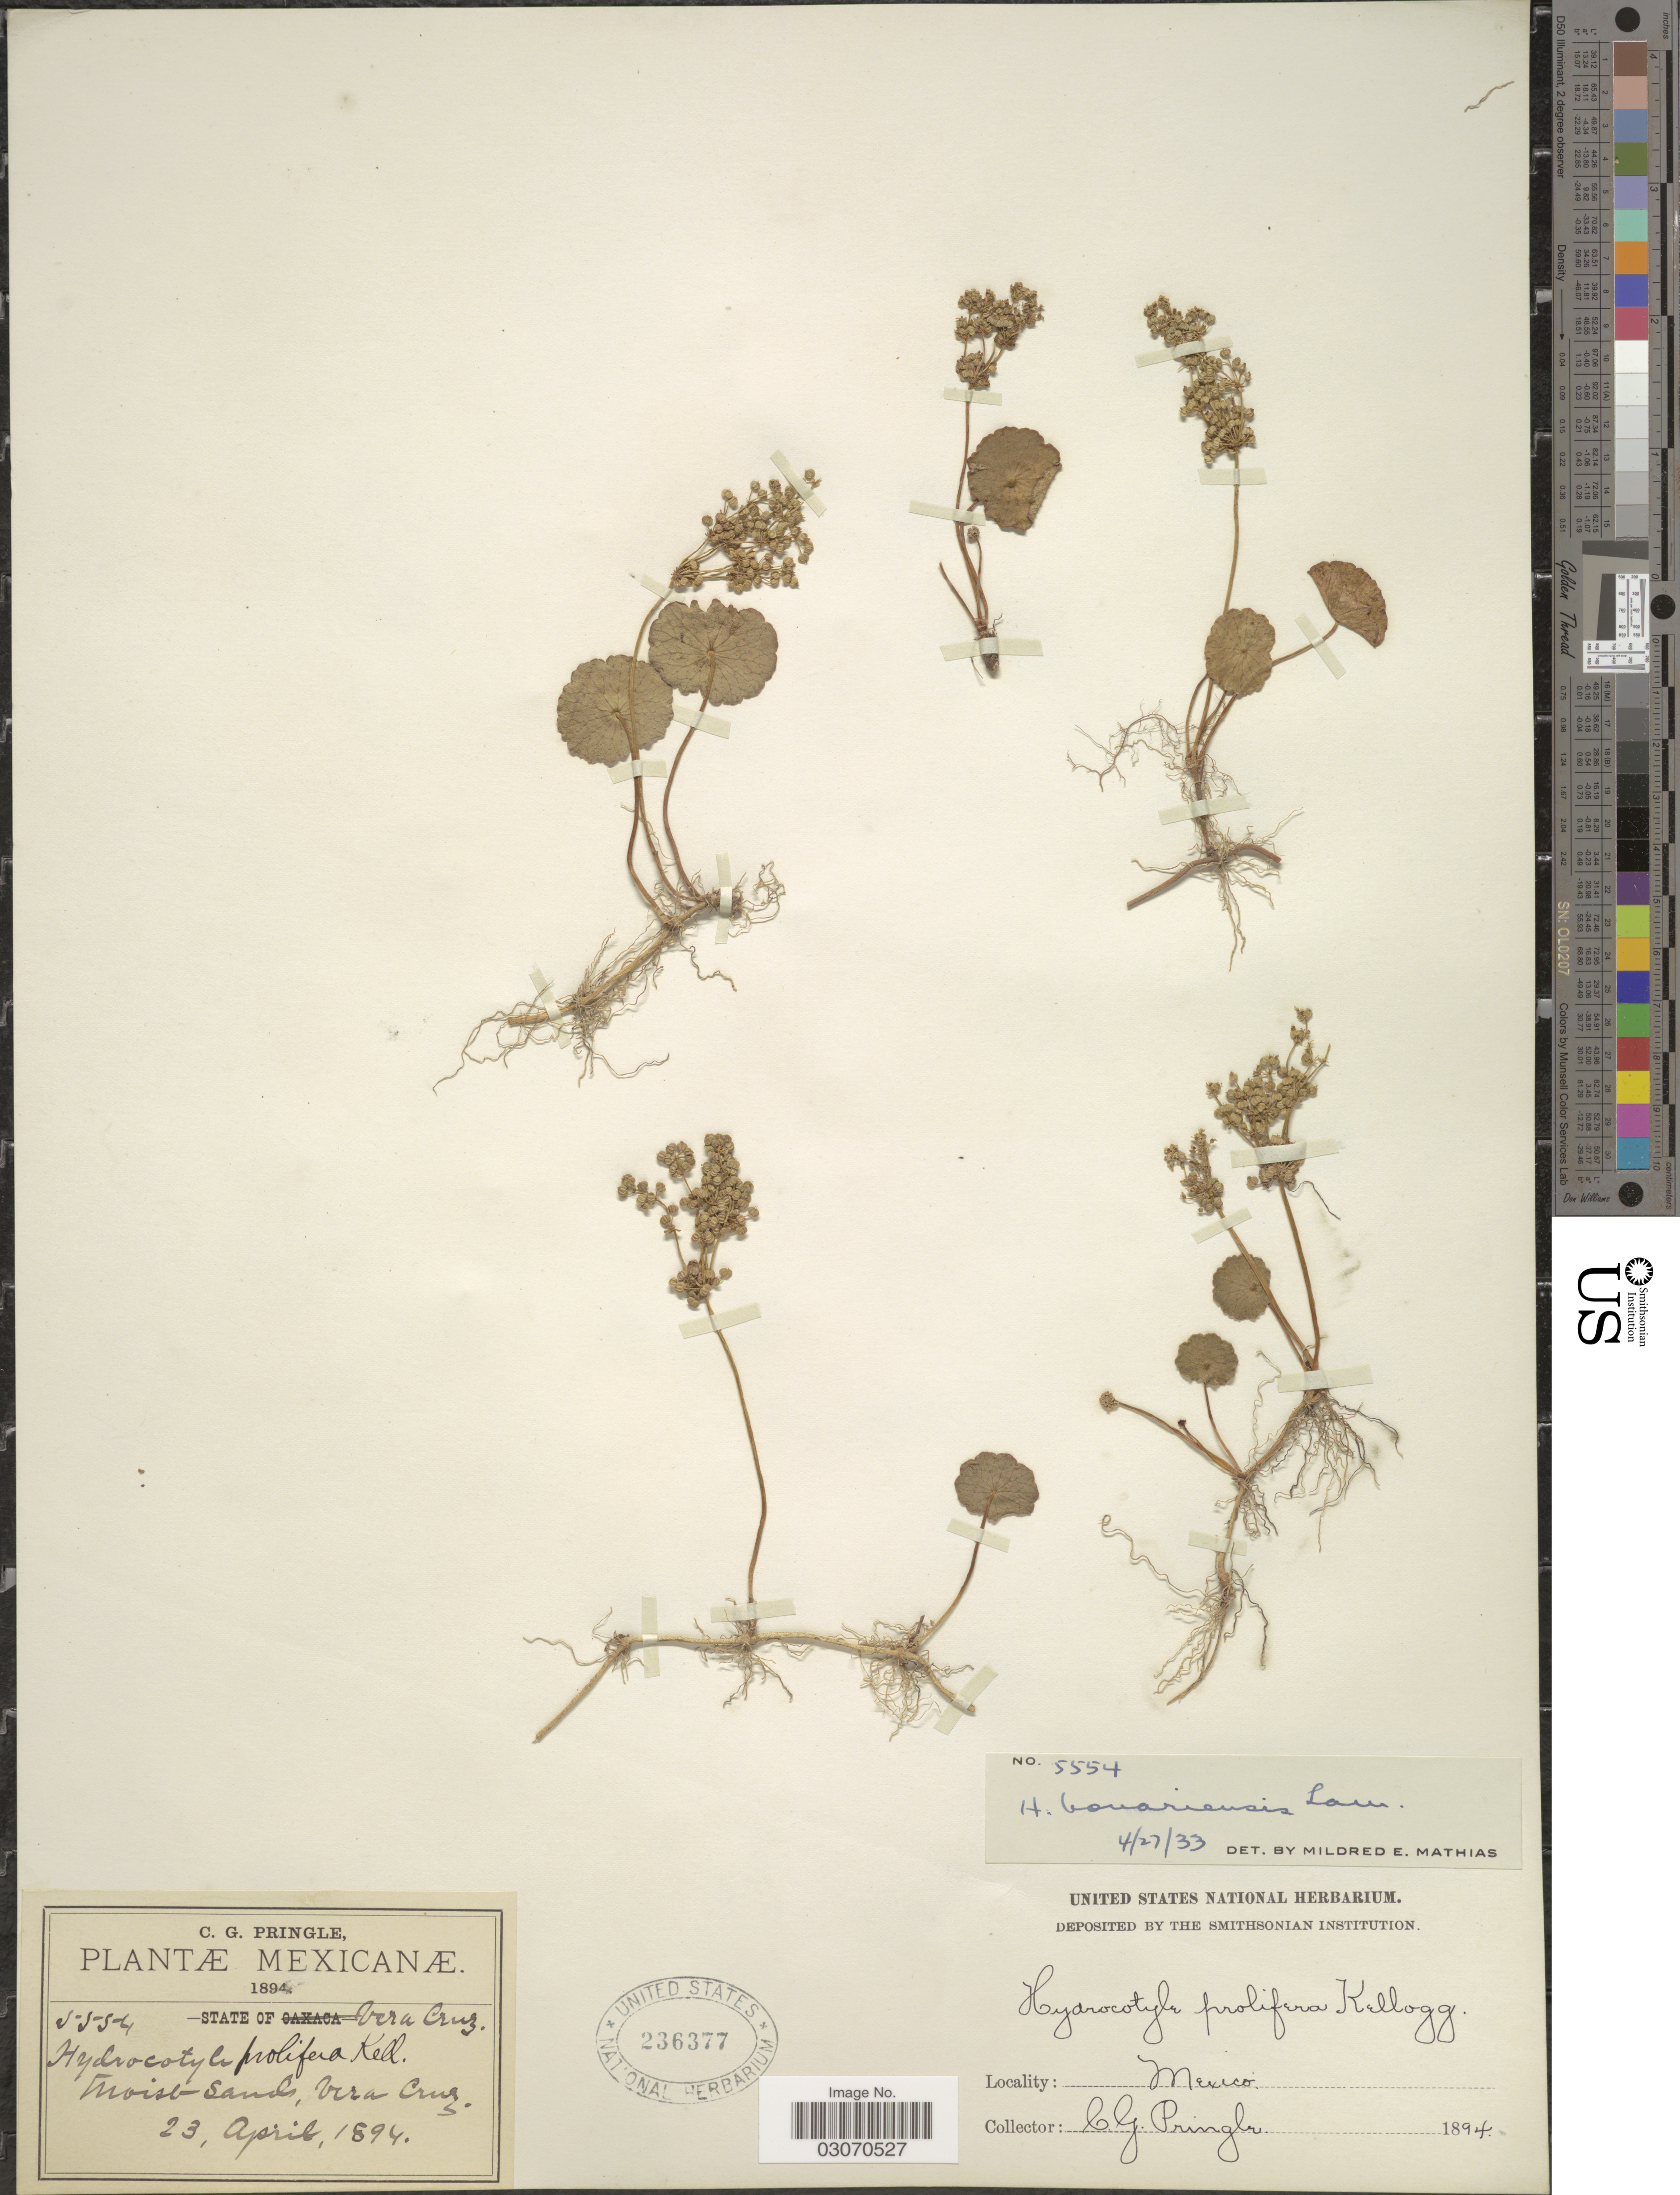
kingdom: Plantae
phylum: Tracheophyta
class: Magnoliopsida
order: Apiales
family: Araliaceae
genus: Hydrocotyle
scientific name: Hydrocotyle bonariensis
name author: Lam.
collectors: C. G. Pringle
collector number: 5554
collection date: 1894-04-23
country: Mexico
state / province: Veracruz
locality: State of Vera Cruz.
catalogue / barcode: US 236377